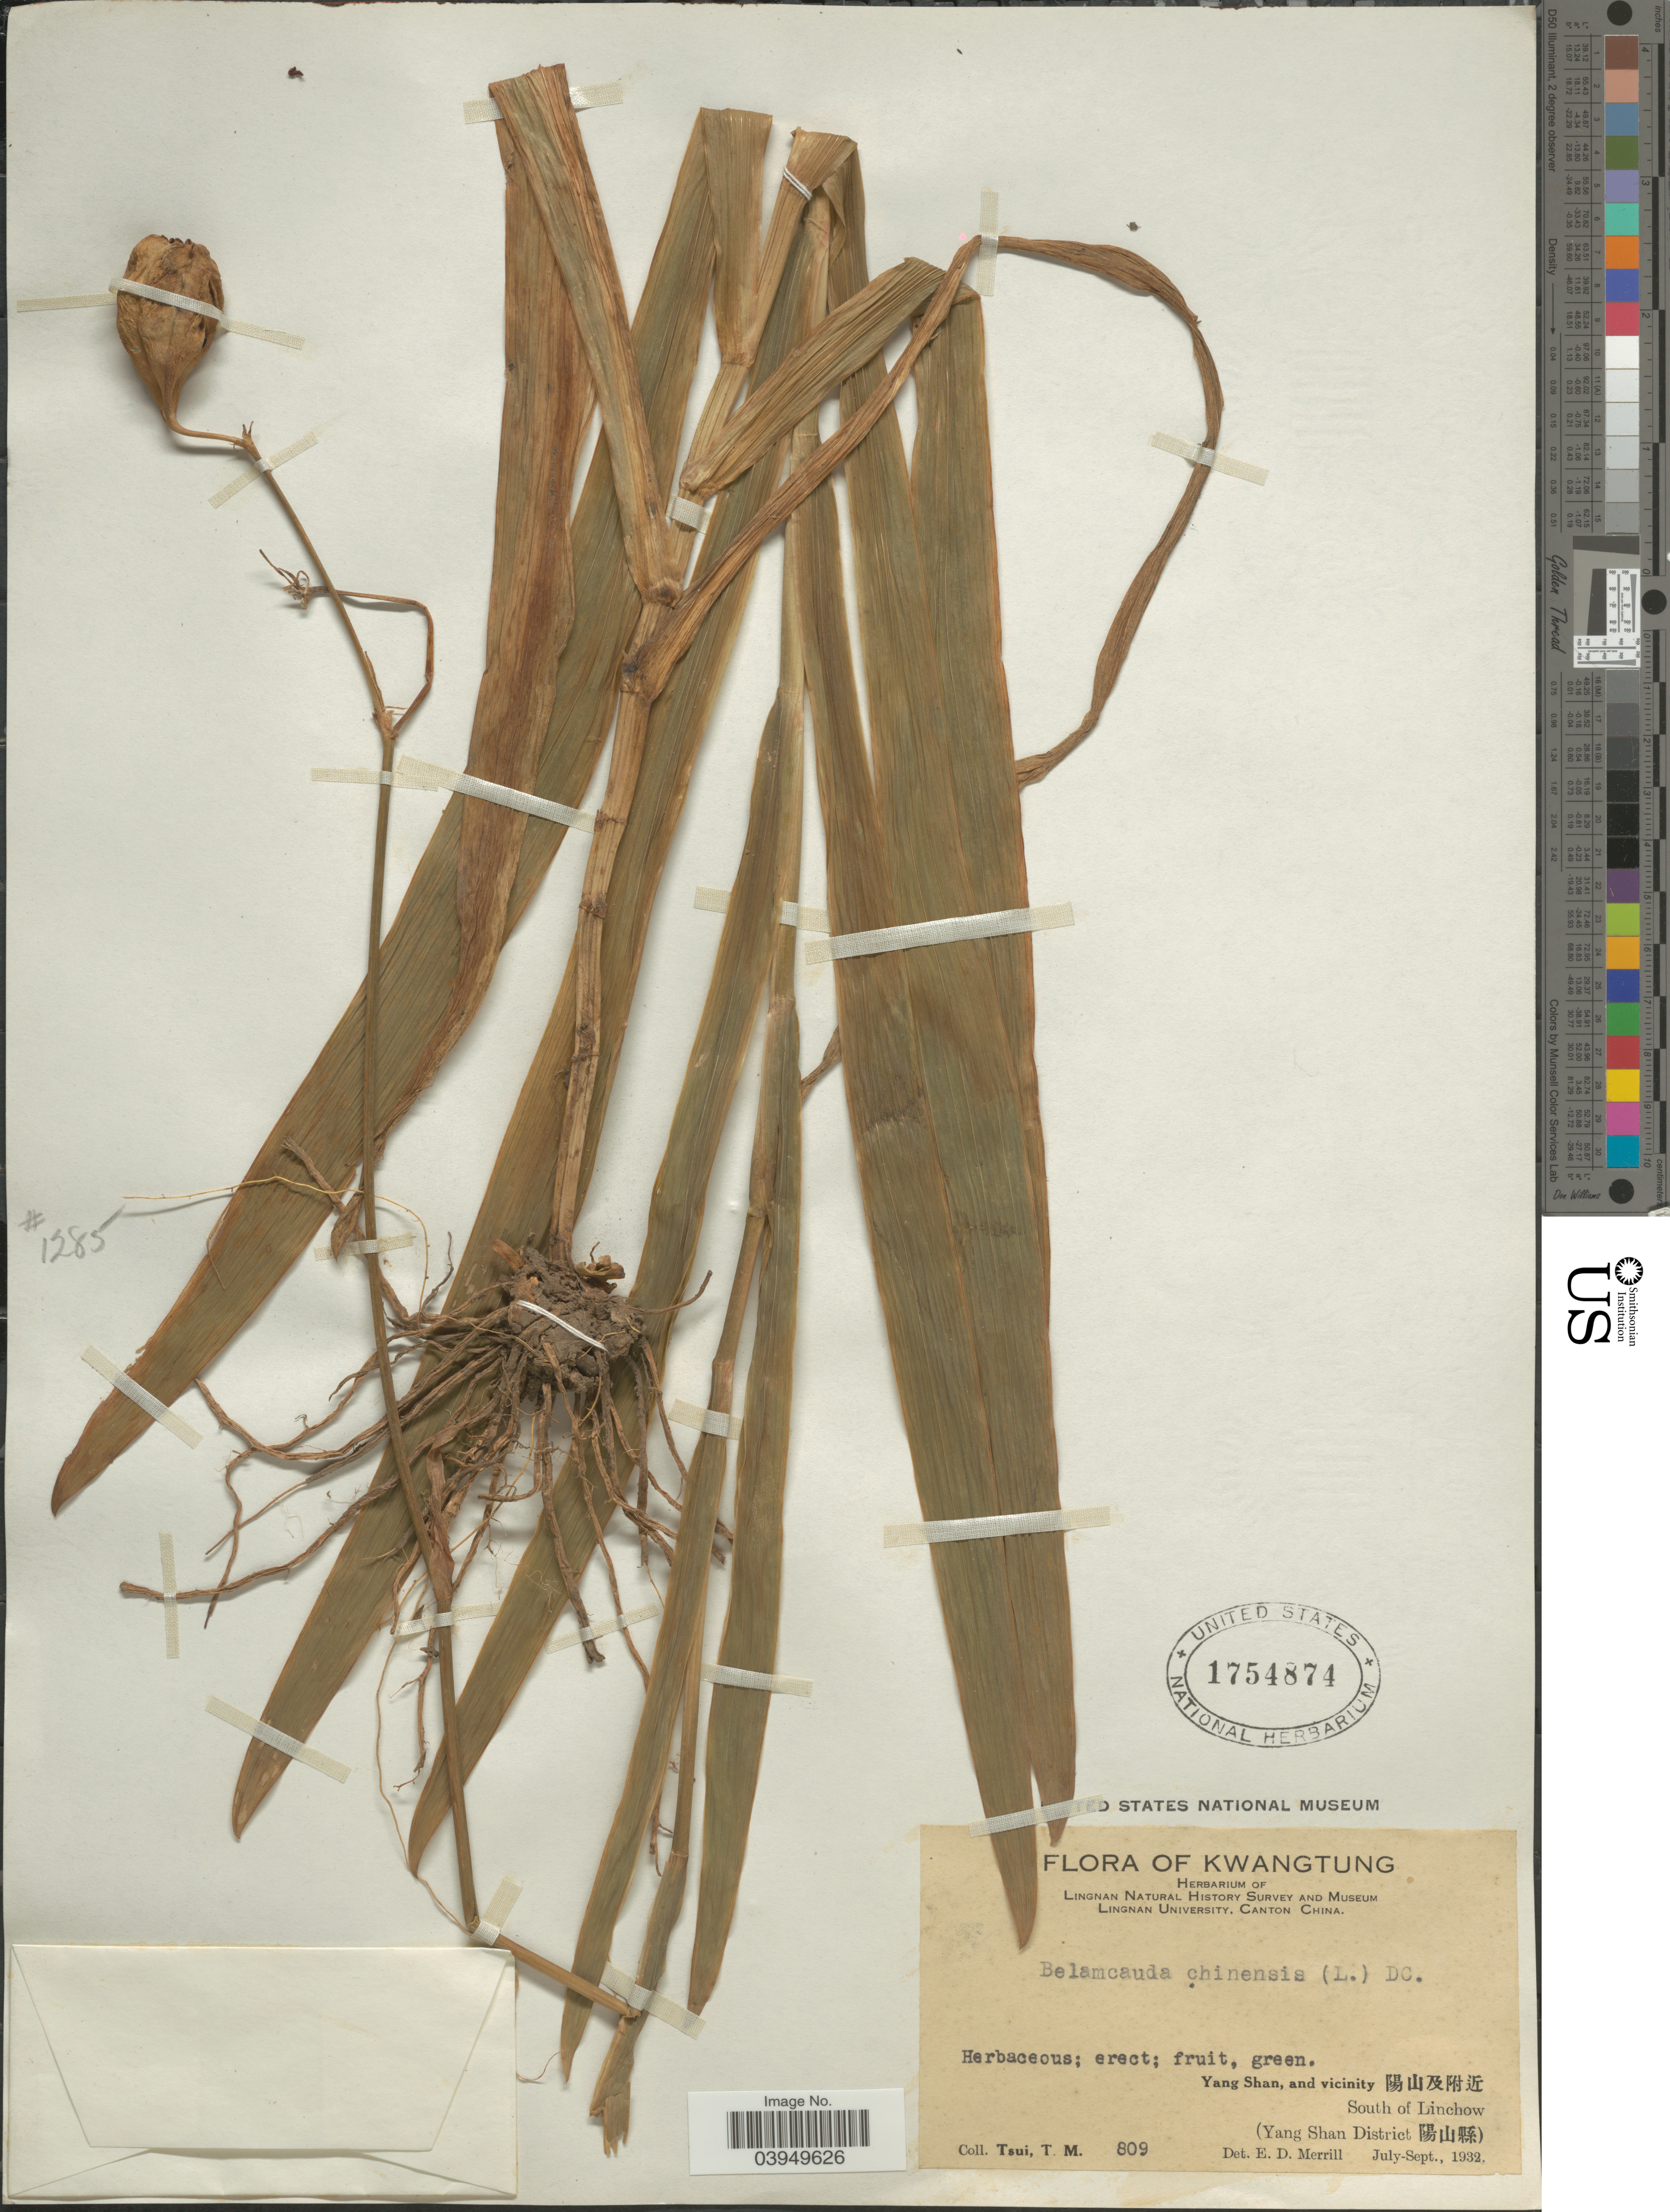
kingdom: Plantae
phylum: Tracheophyta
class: Liliopsida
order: Asparagales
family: Iridaceae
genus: Iris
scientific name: Iris domestica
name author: (L.) Goldblatt & Mabb.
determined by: Strong, Mark T., (BOT), Smithsonian Institution - National Museum of Natural History (UNITED STATES)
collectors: T. Tsui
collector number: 809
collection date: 1932-07/1932-09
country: China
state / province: Guangdong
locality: Kwangtung. Yang Shan, and vicinity X. South of Linchow (Yang Shan District X).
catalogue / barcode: US 1754874